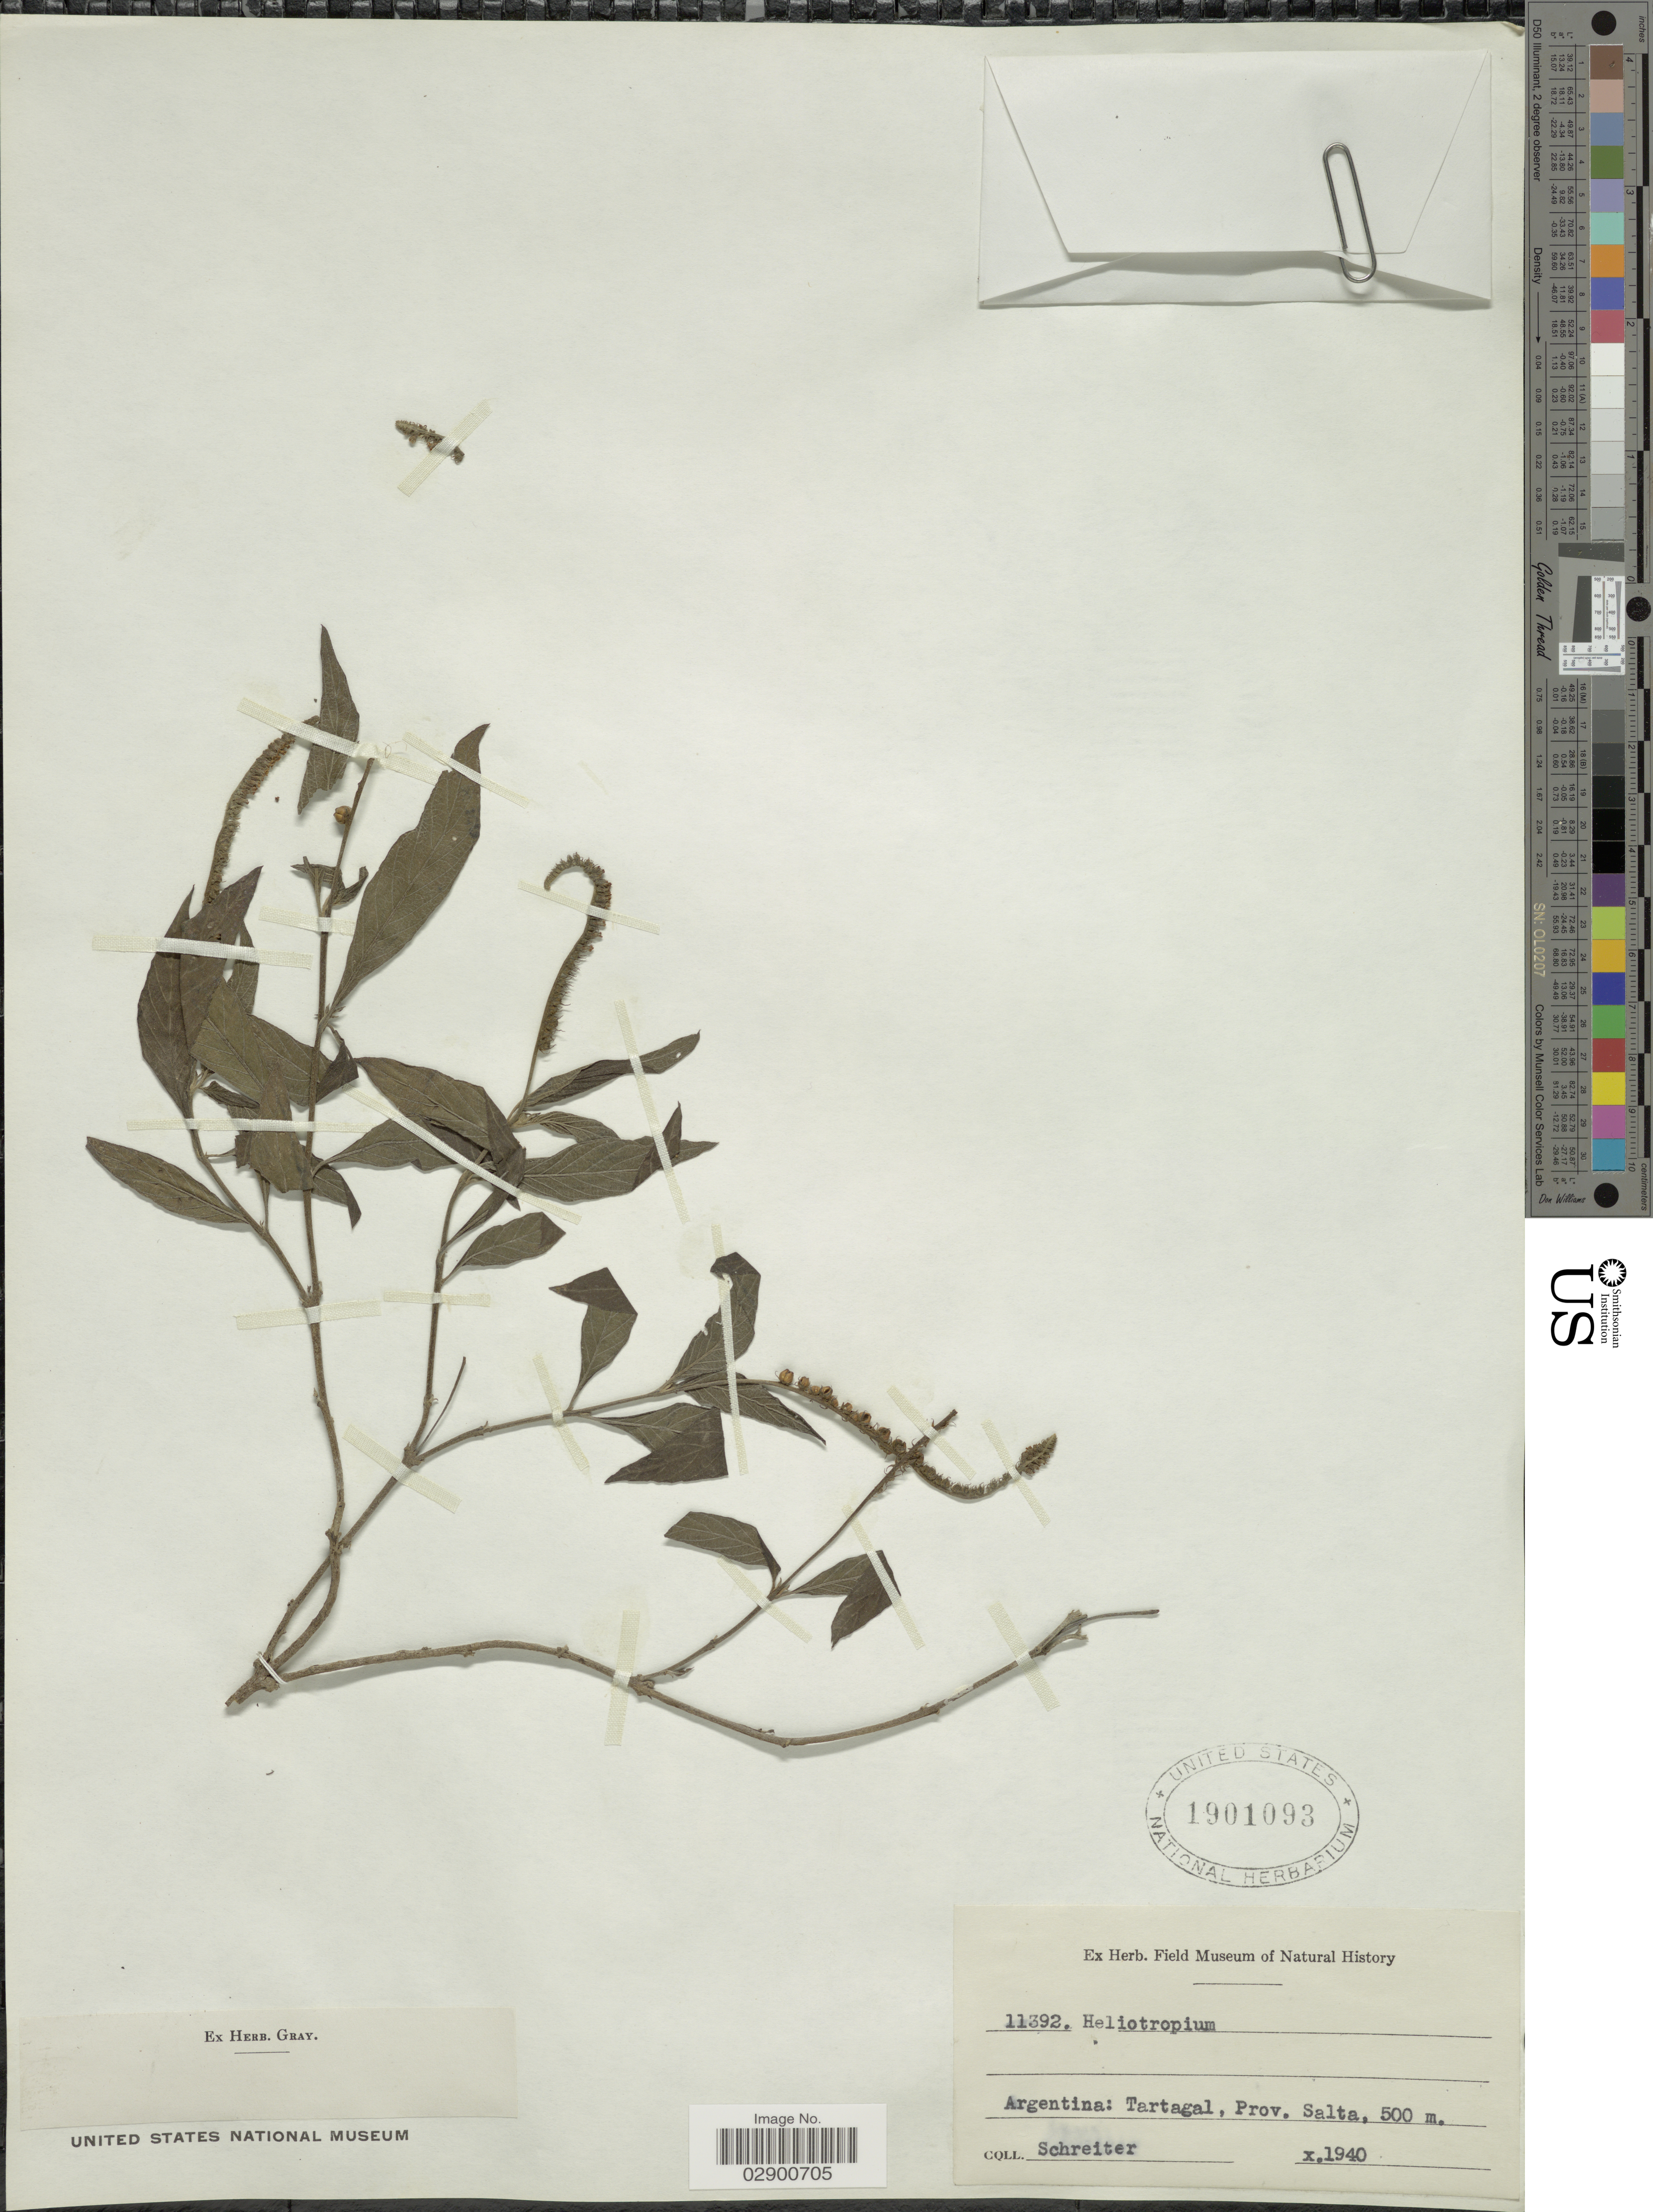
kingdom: Plantae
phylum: Tracheophyta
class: Magnoliopsida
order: Boraginales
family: Heliotropiaceae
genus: Heliotropium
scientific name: Heliotropium transalpinum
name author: Vell.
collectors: -. Schreiter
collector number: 11392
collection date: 1940-10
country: Argentina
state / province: Salta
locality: Tartagal.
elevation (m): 500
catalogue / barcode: US 1901093